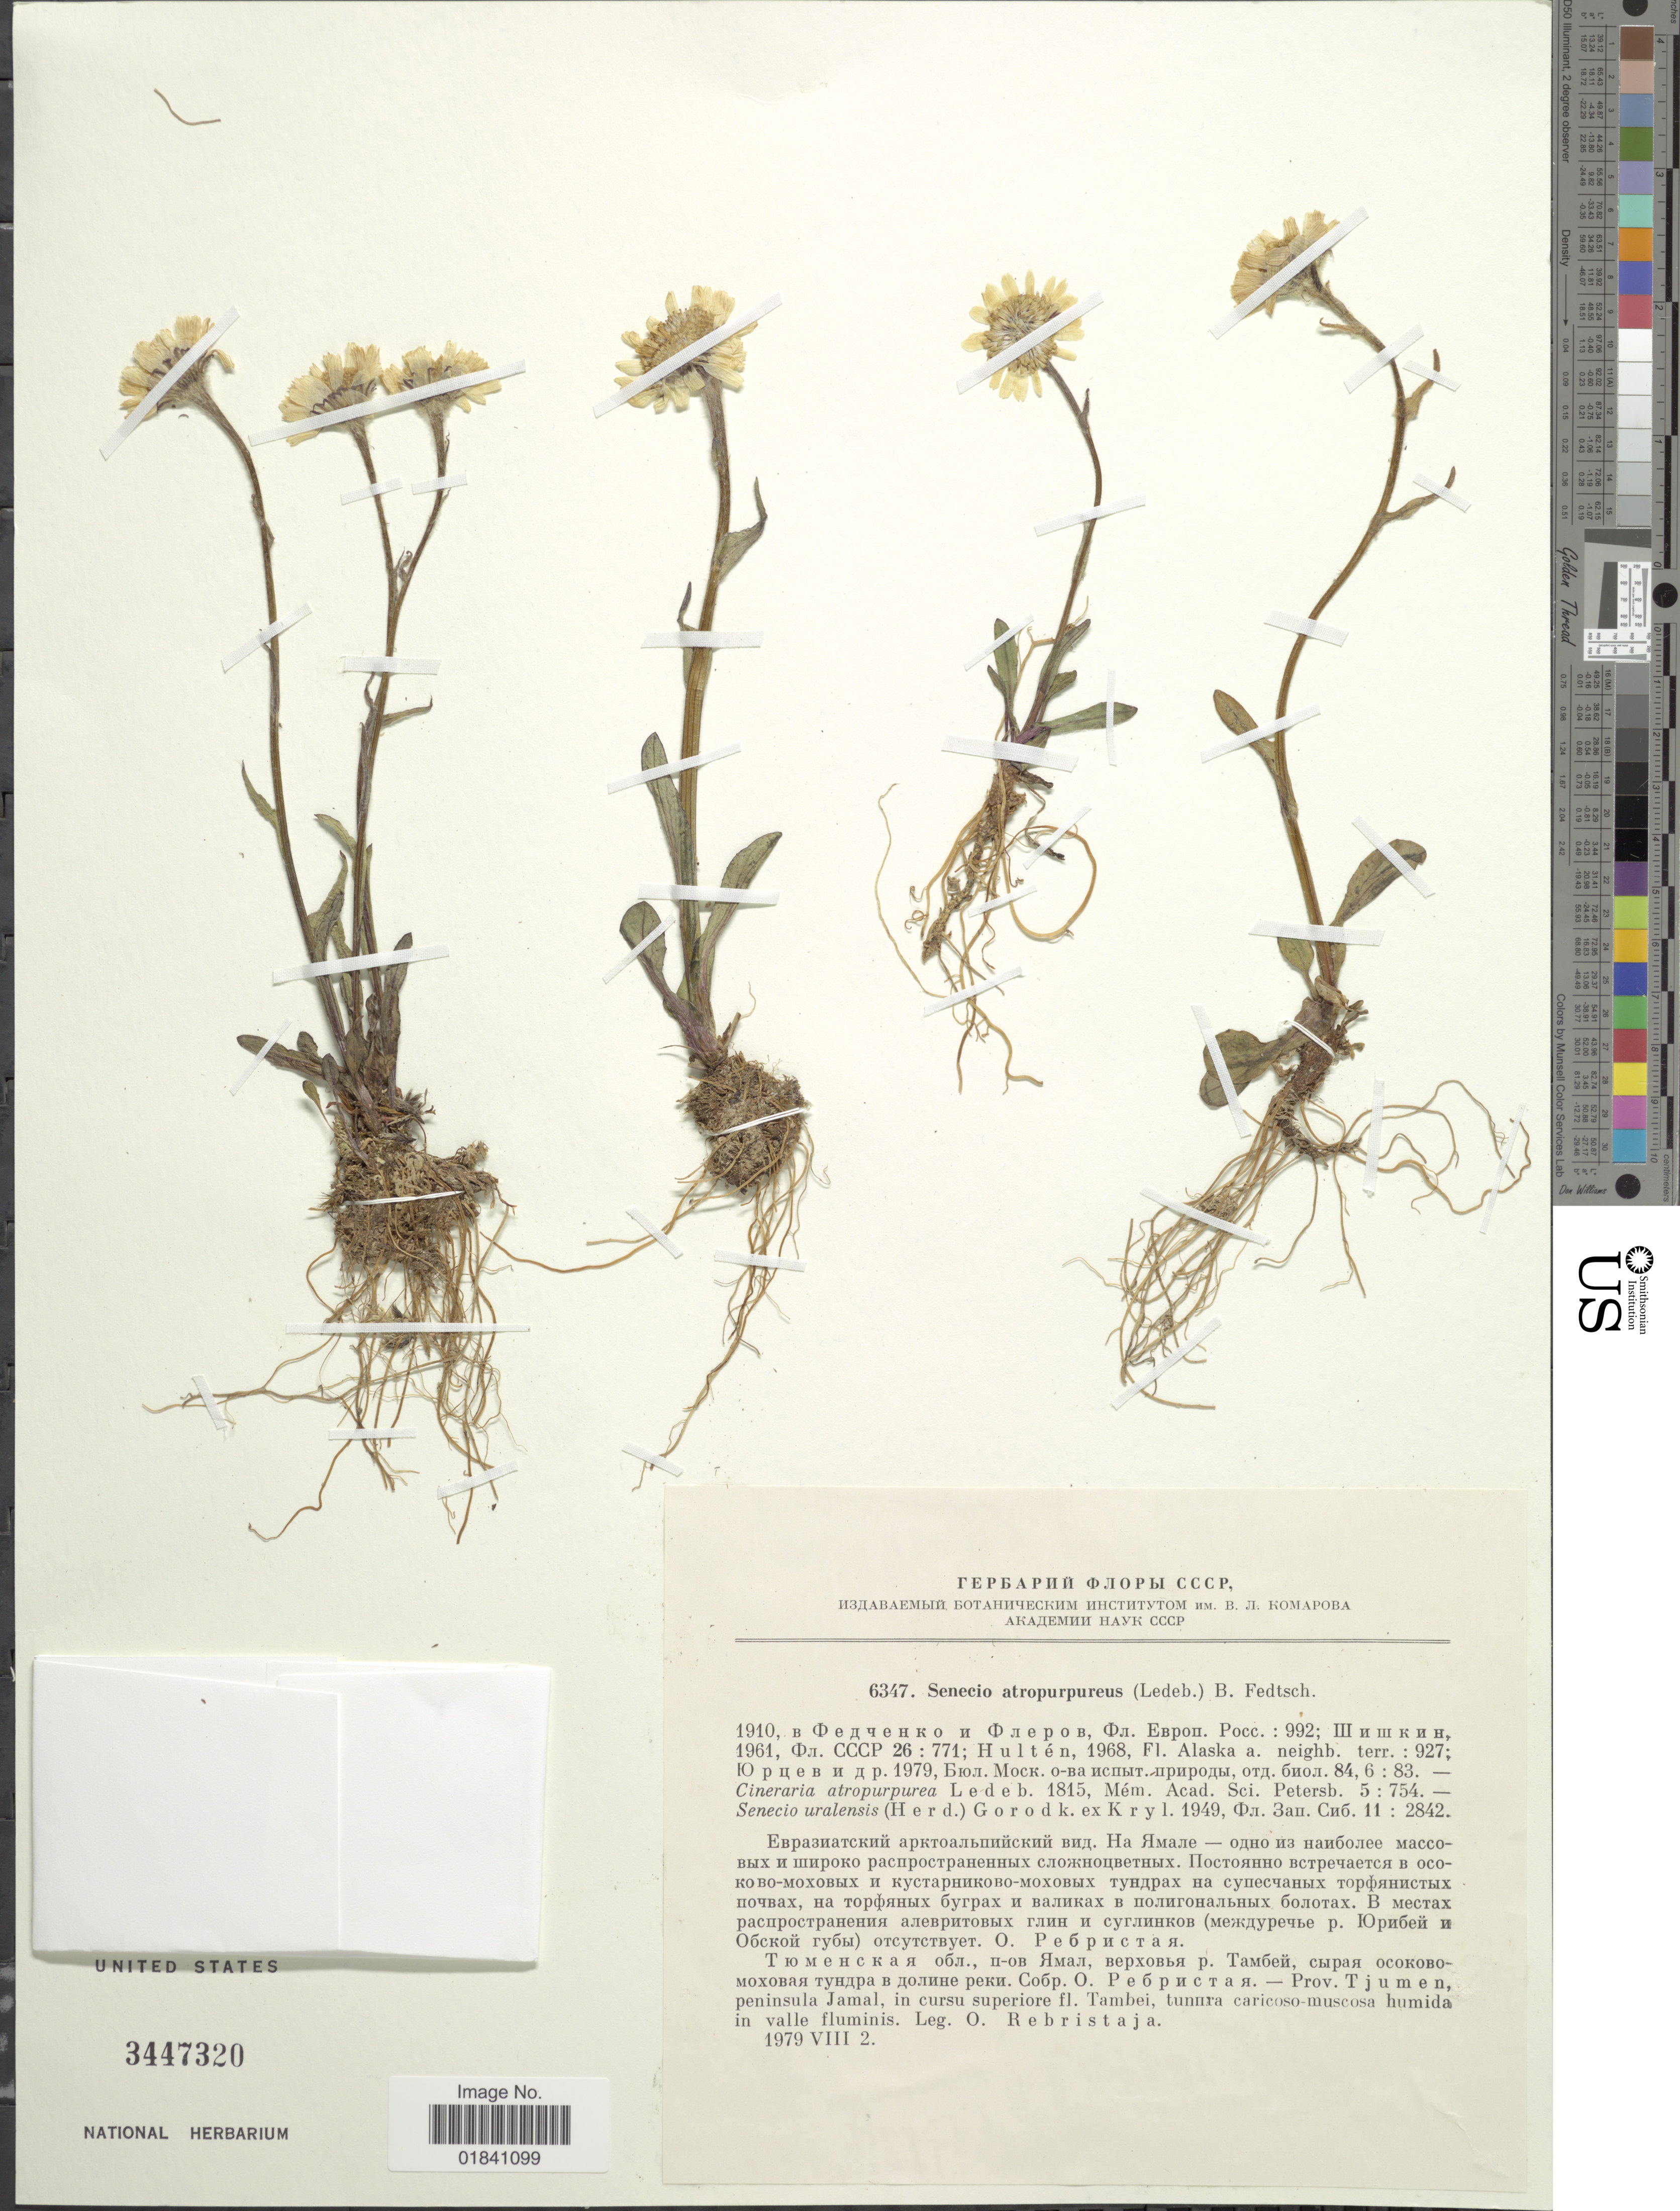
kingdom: Plantae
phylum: Tracheophyta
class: Magnoliopsida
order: Asterales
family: Asteraceae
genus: Senecio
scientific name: Senecio atropurpureus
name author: (Ledeb.) B. Fedtsch.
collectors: O. V. Rebristaja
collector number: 6347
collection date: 1979-08-02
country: Russian Federation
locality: Prov. Tjumen, peninsula Jamal, in cursu superiore fl. Tambei, tunura caricoso-muscosa humida in valle fluminis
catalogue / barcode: US 3447320